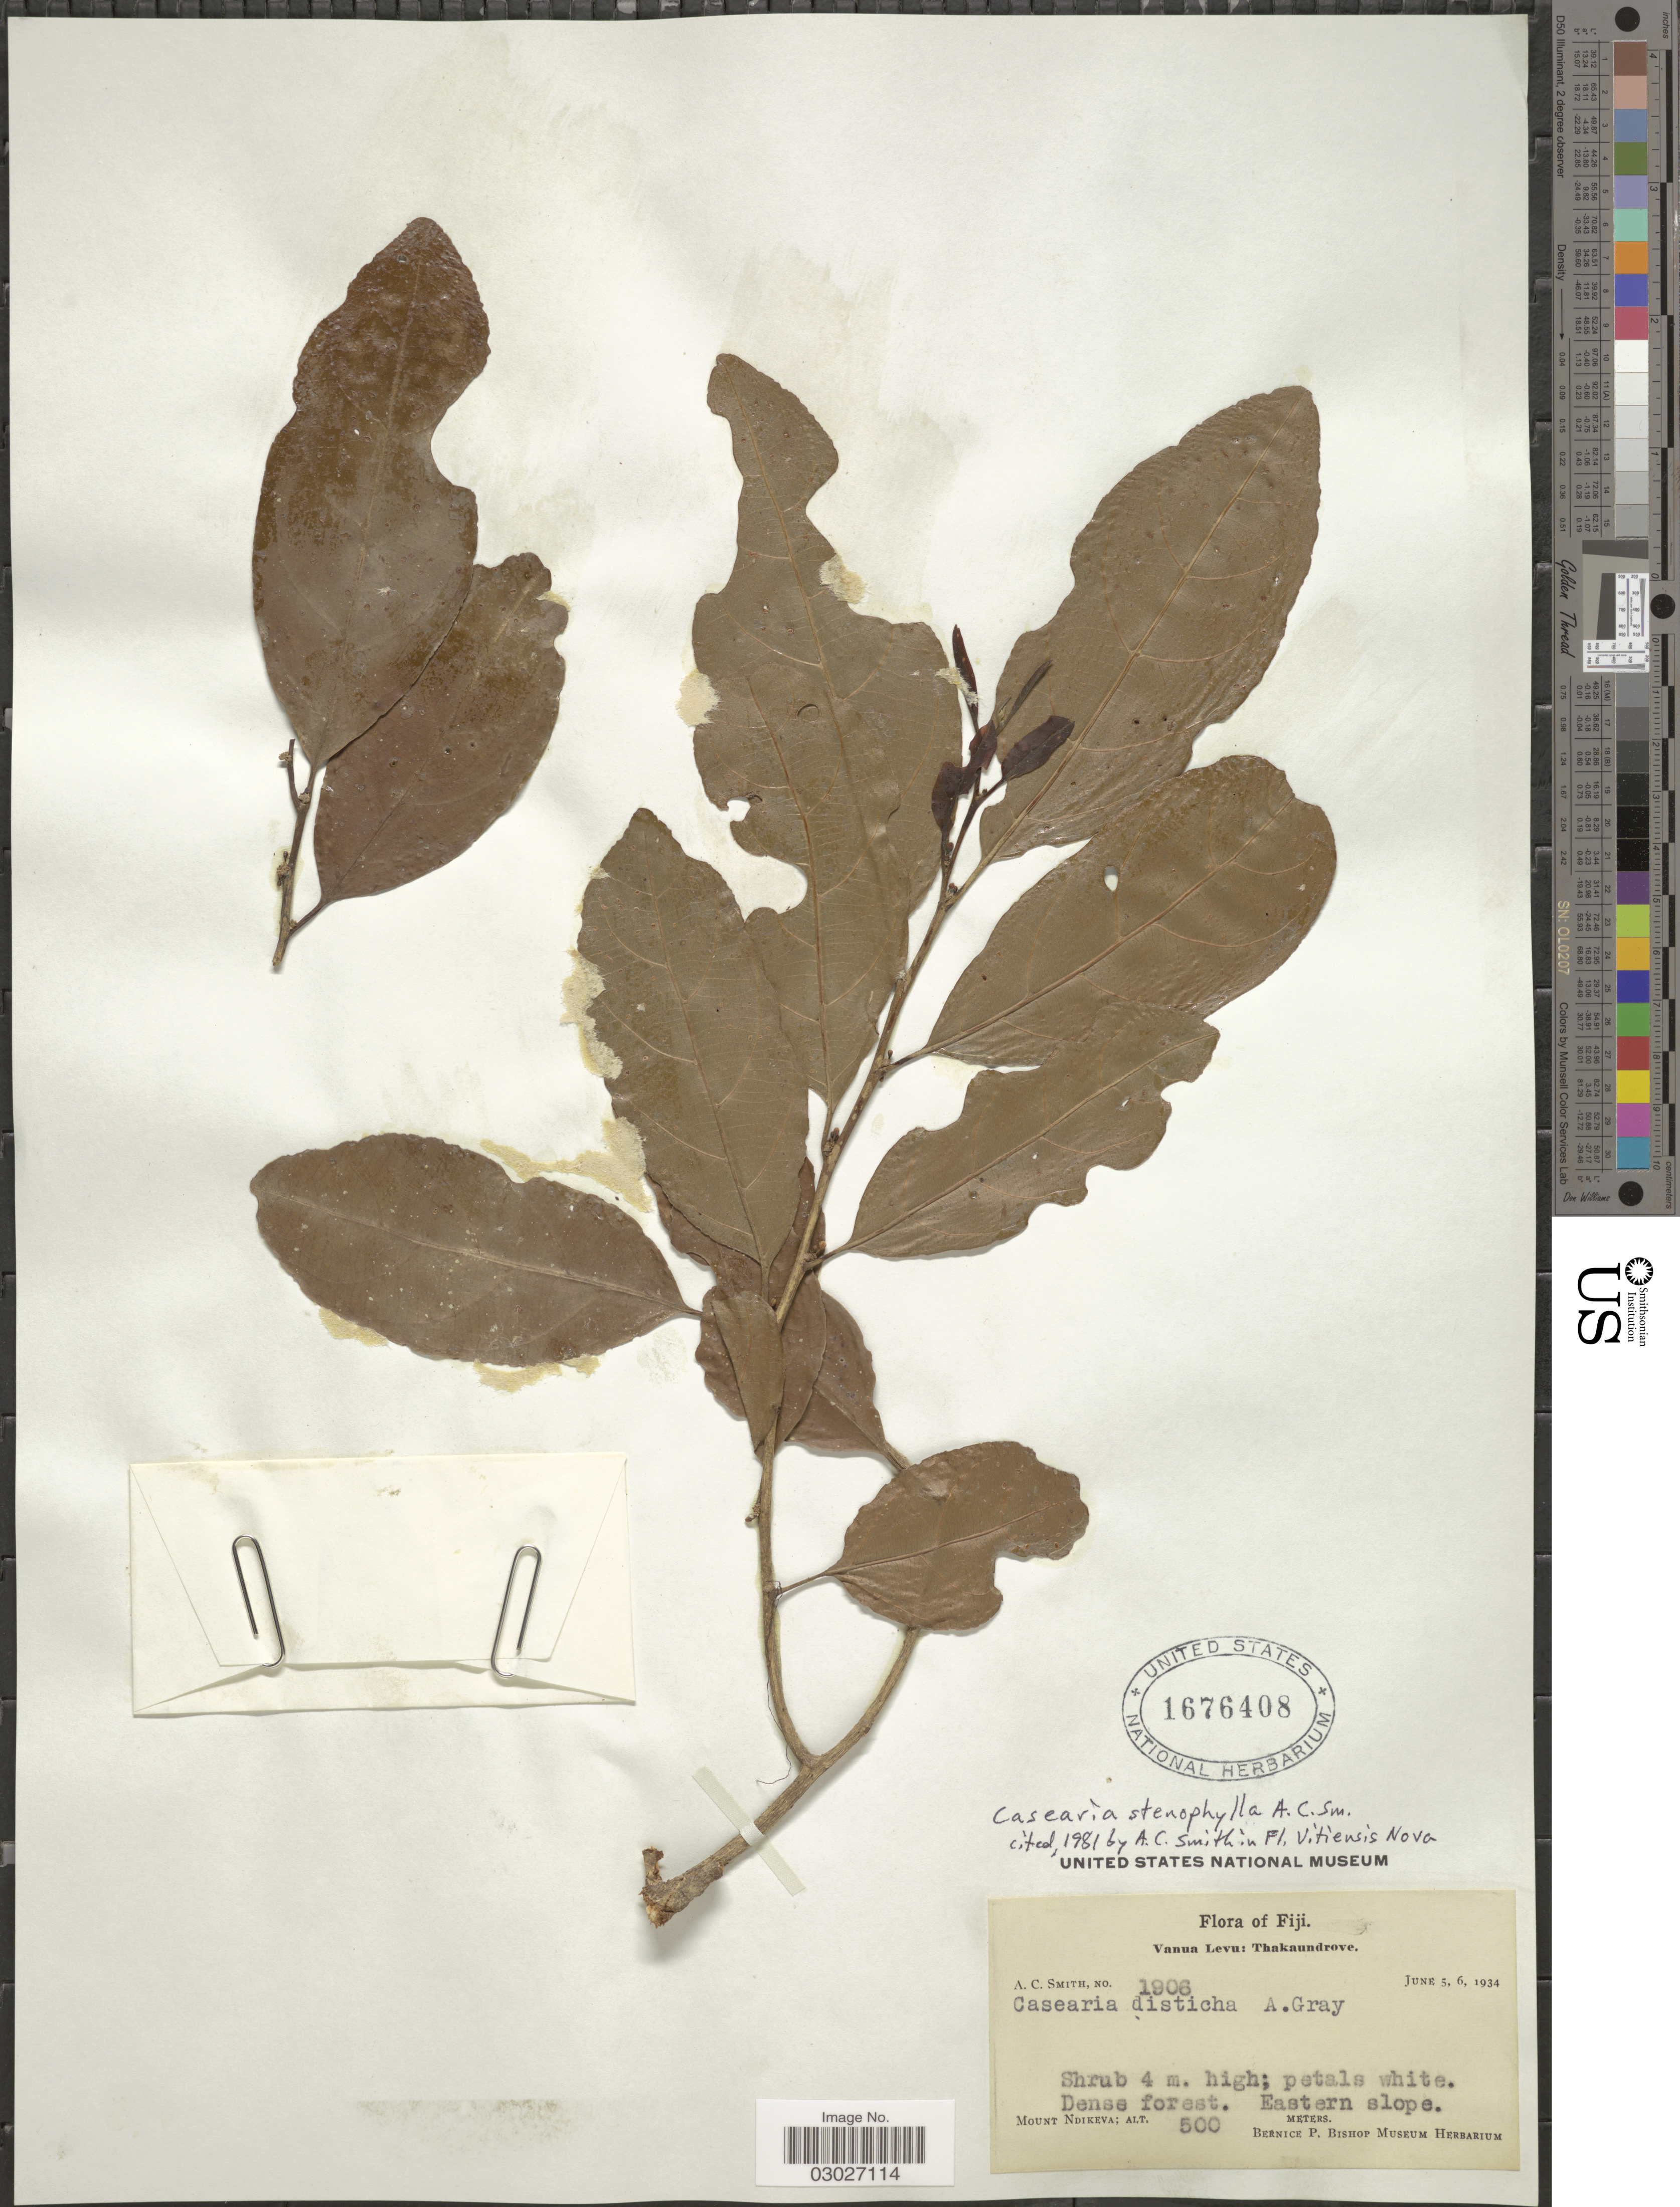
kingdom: Plantae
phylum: Tracheophyta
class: Magnoliopsida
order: Malpighiales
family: Salicaceae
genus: Casearia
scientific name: Casearia stenophylla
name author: A.C. Sm.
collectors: A. C. Smith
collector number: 1906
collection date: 1934-06-05/1934-06-06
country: Fiji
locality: Vanua Levu: Thakaundrove. Eastern slope. Mount Ndikeva.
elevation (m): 500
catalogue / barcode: US 1676408